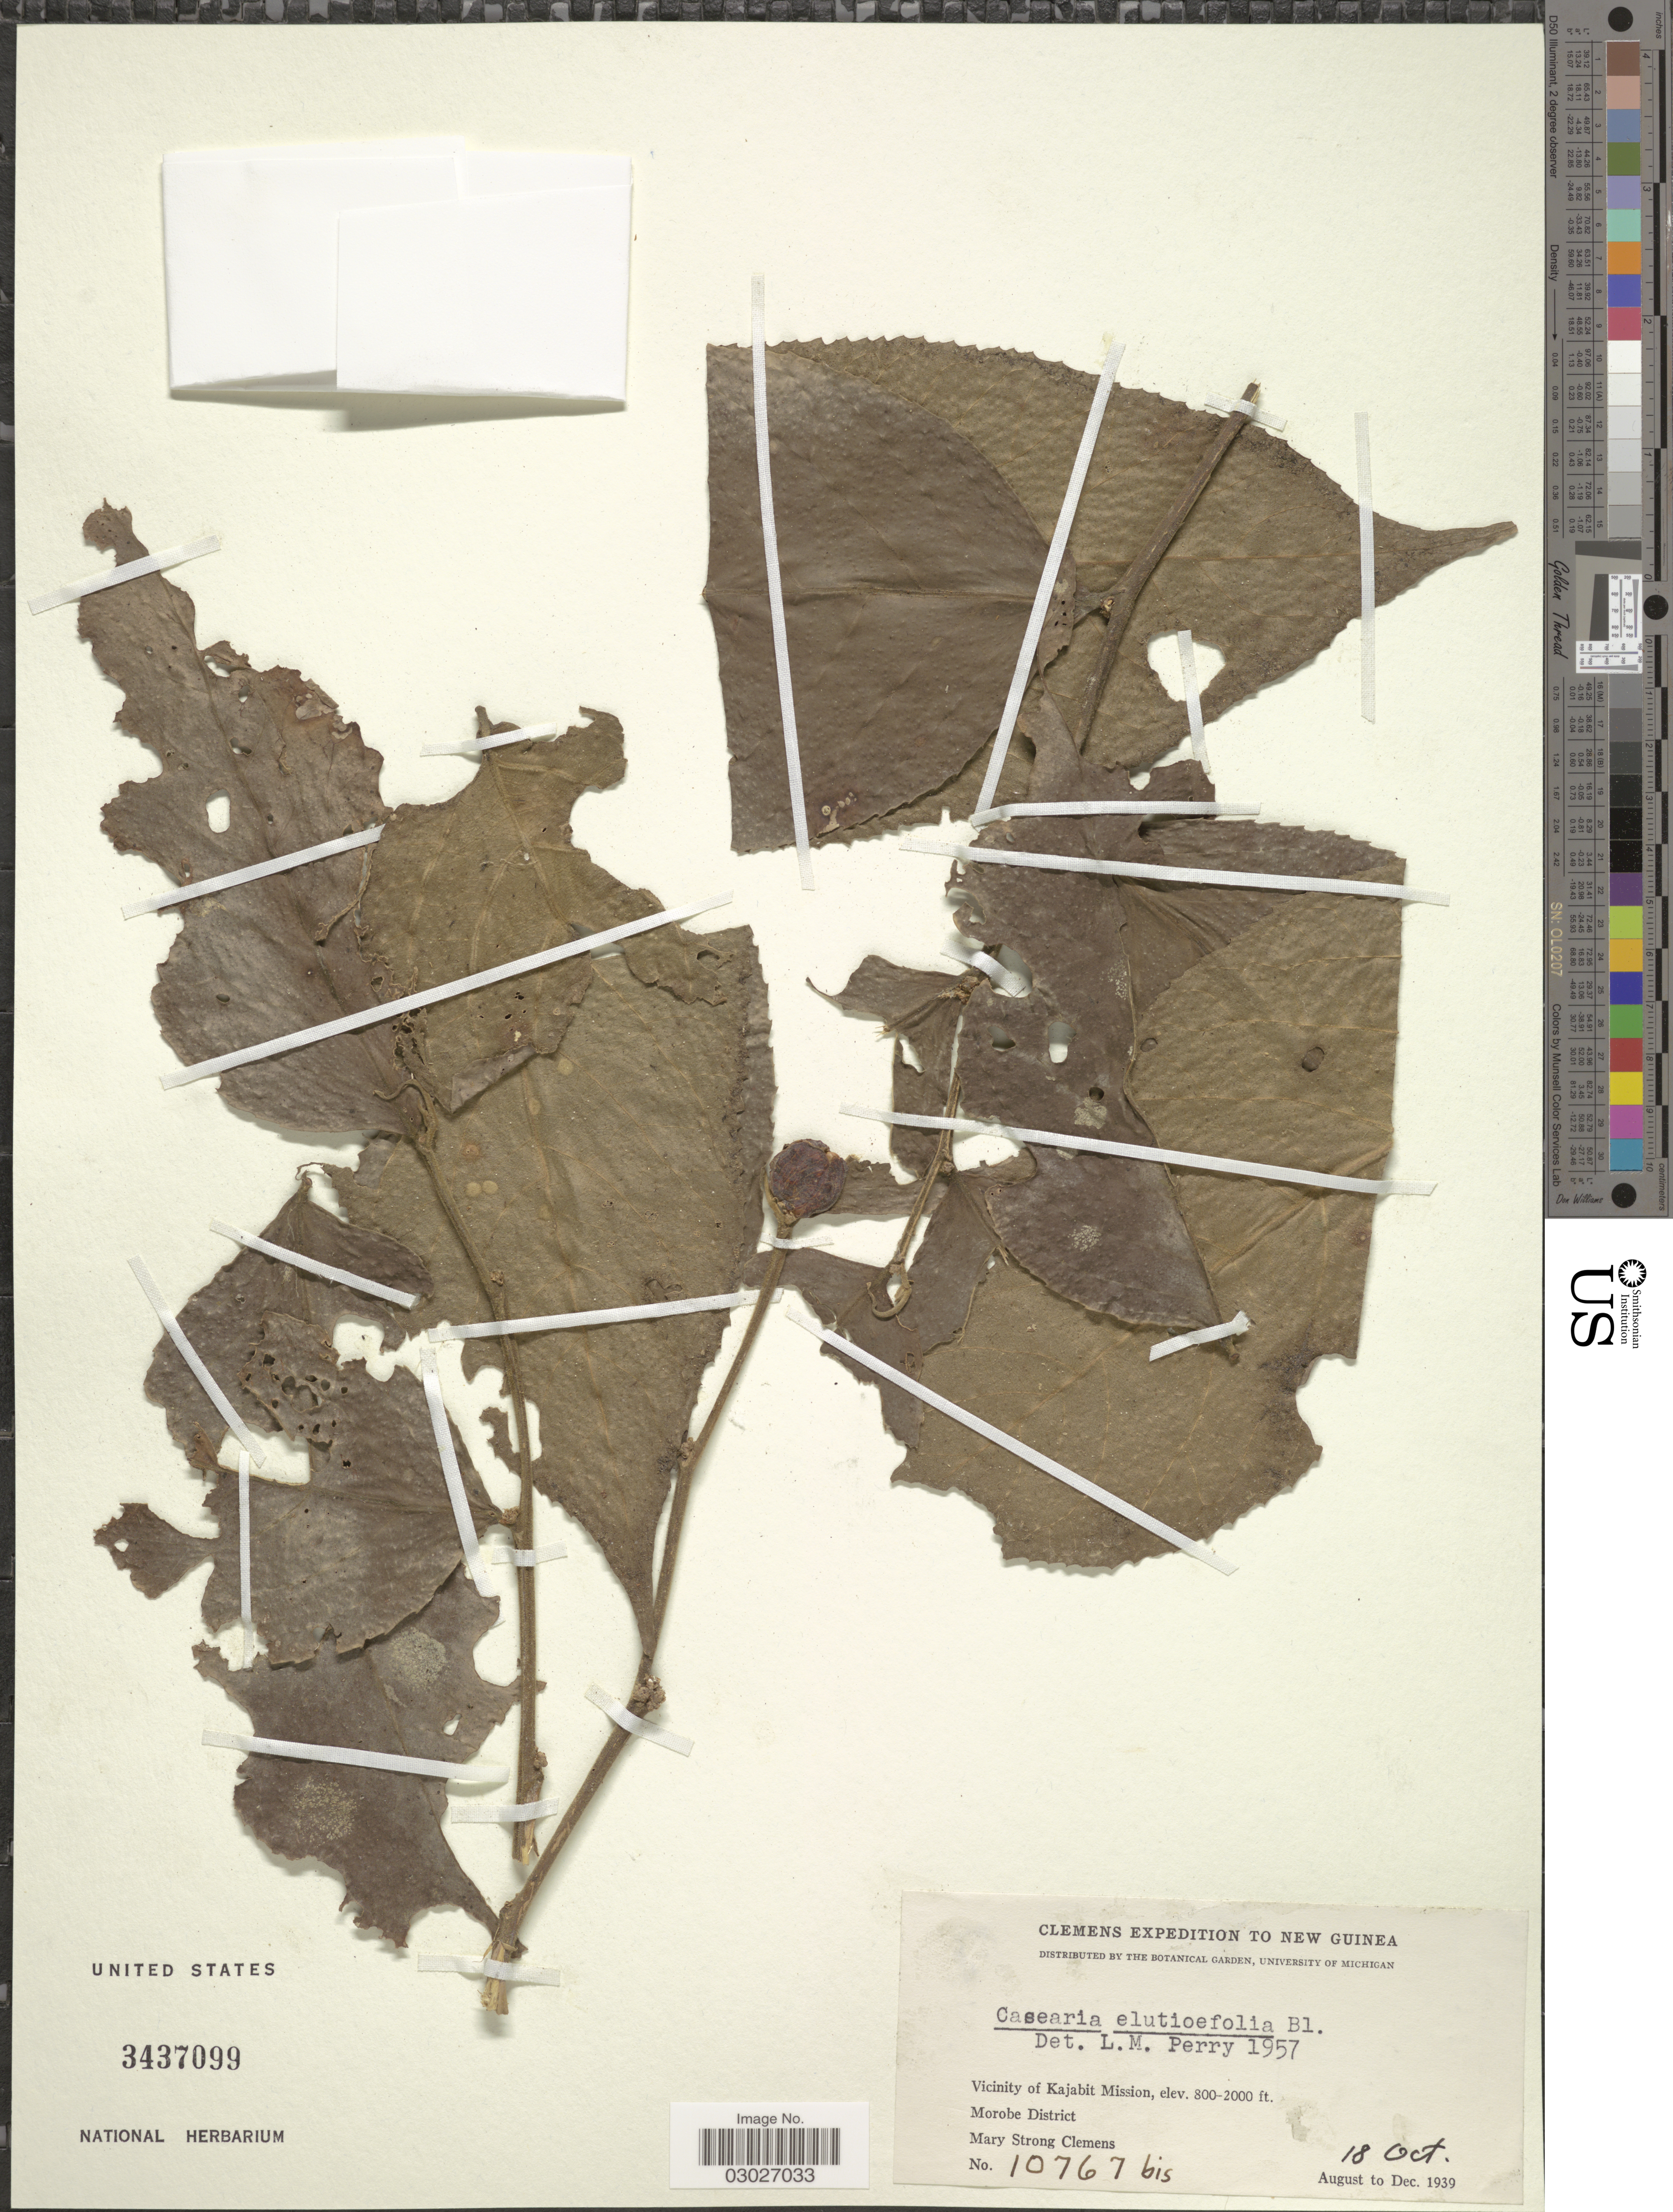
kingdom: Plantae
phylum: Tracheophyta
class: Magnoliopsida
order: Malpighiales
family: Salicaceae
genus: Casearia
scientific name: Casearia clutiifolia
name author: Blume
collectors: M. S. Clemens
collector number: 10767bis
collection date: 1939-10-18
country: Papua New Guinea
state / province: Morobe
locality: New Guinea. Vicinity of Kajabit Mission. Morobe District.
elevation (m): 244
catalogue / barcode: US 3437099